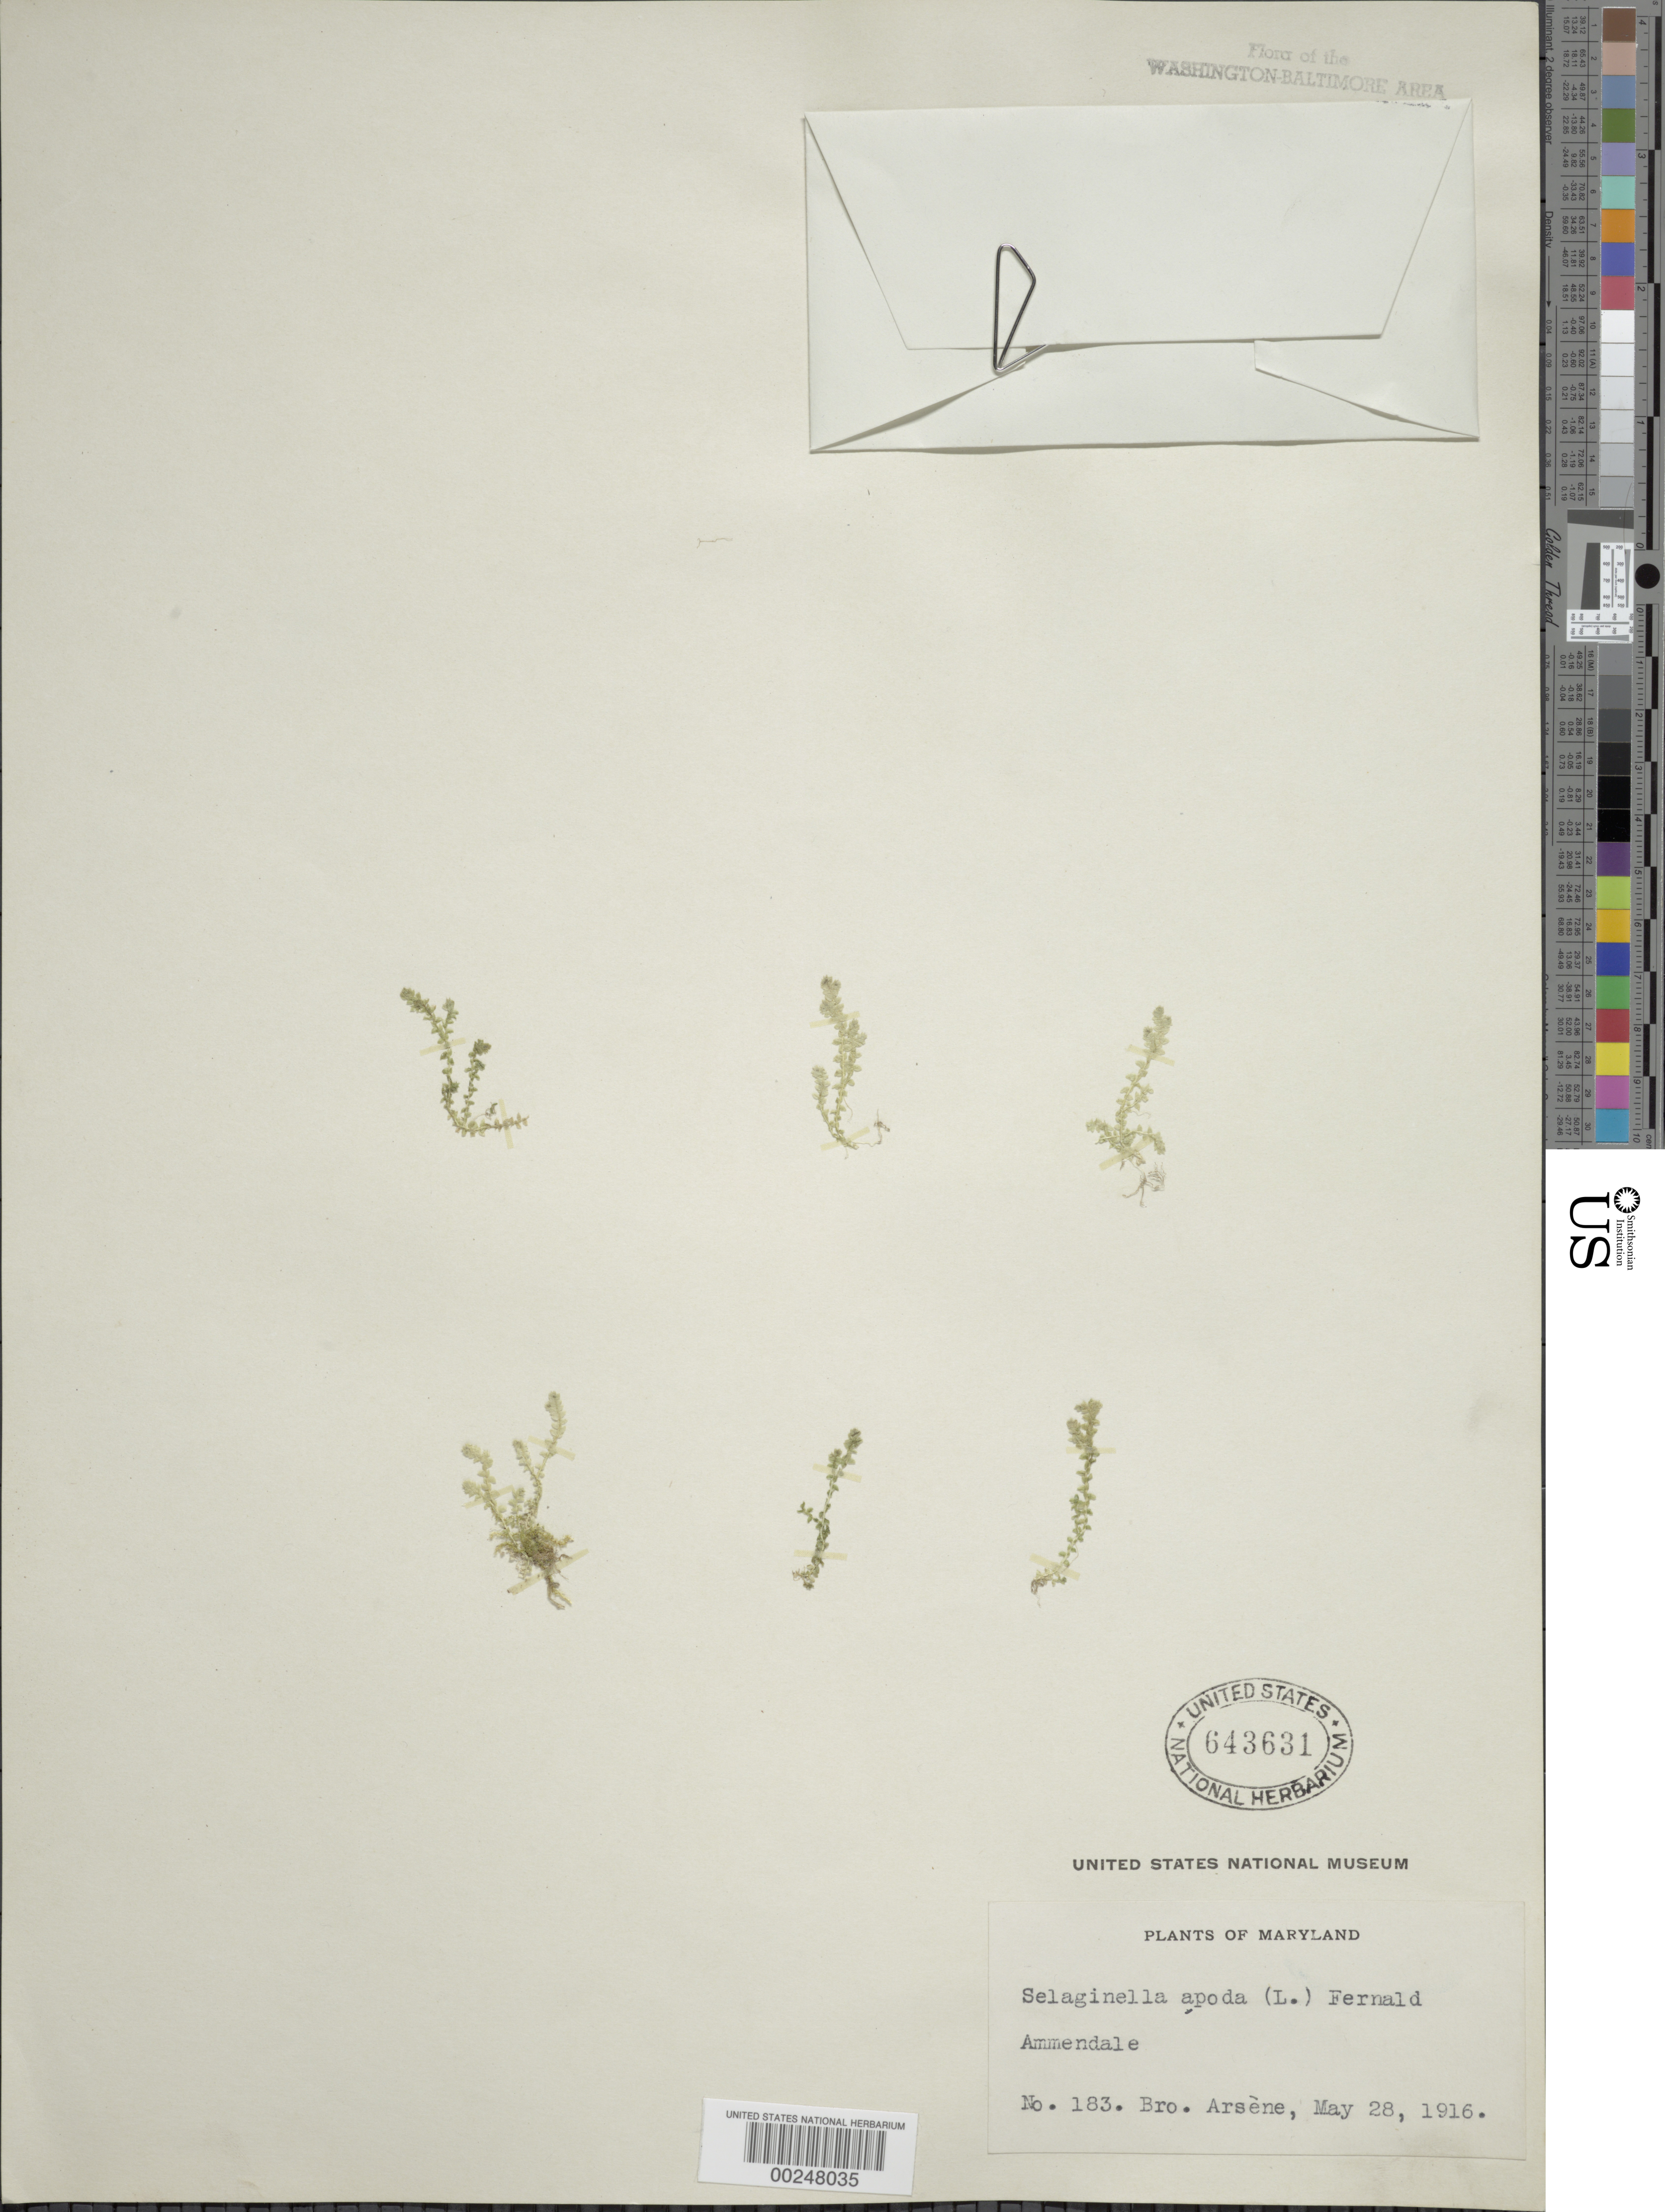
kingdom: Plantae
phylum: Tracheophyta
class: Lycopodiopsida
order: Selaginellales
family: Selaginellaceae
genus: Selaginella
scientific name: Selaginella apus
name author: Spring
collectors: Bro. G. Arsène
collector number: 183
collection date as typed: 28 May 1916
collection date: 1916-05-28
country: United States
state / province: Maryland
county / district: Prince George's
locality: Ammendale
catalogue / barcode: US 643631